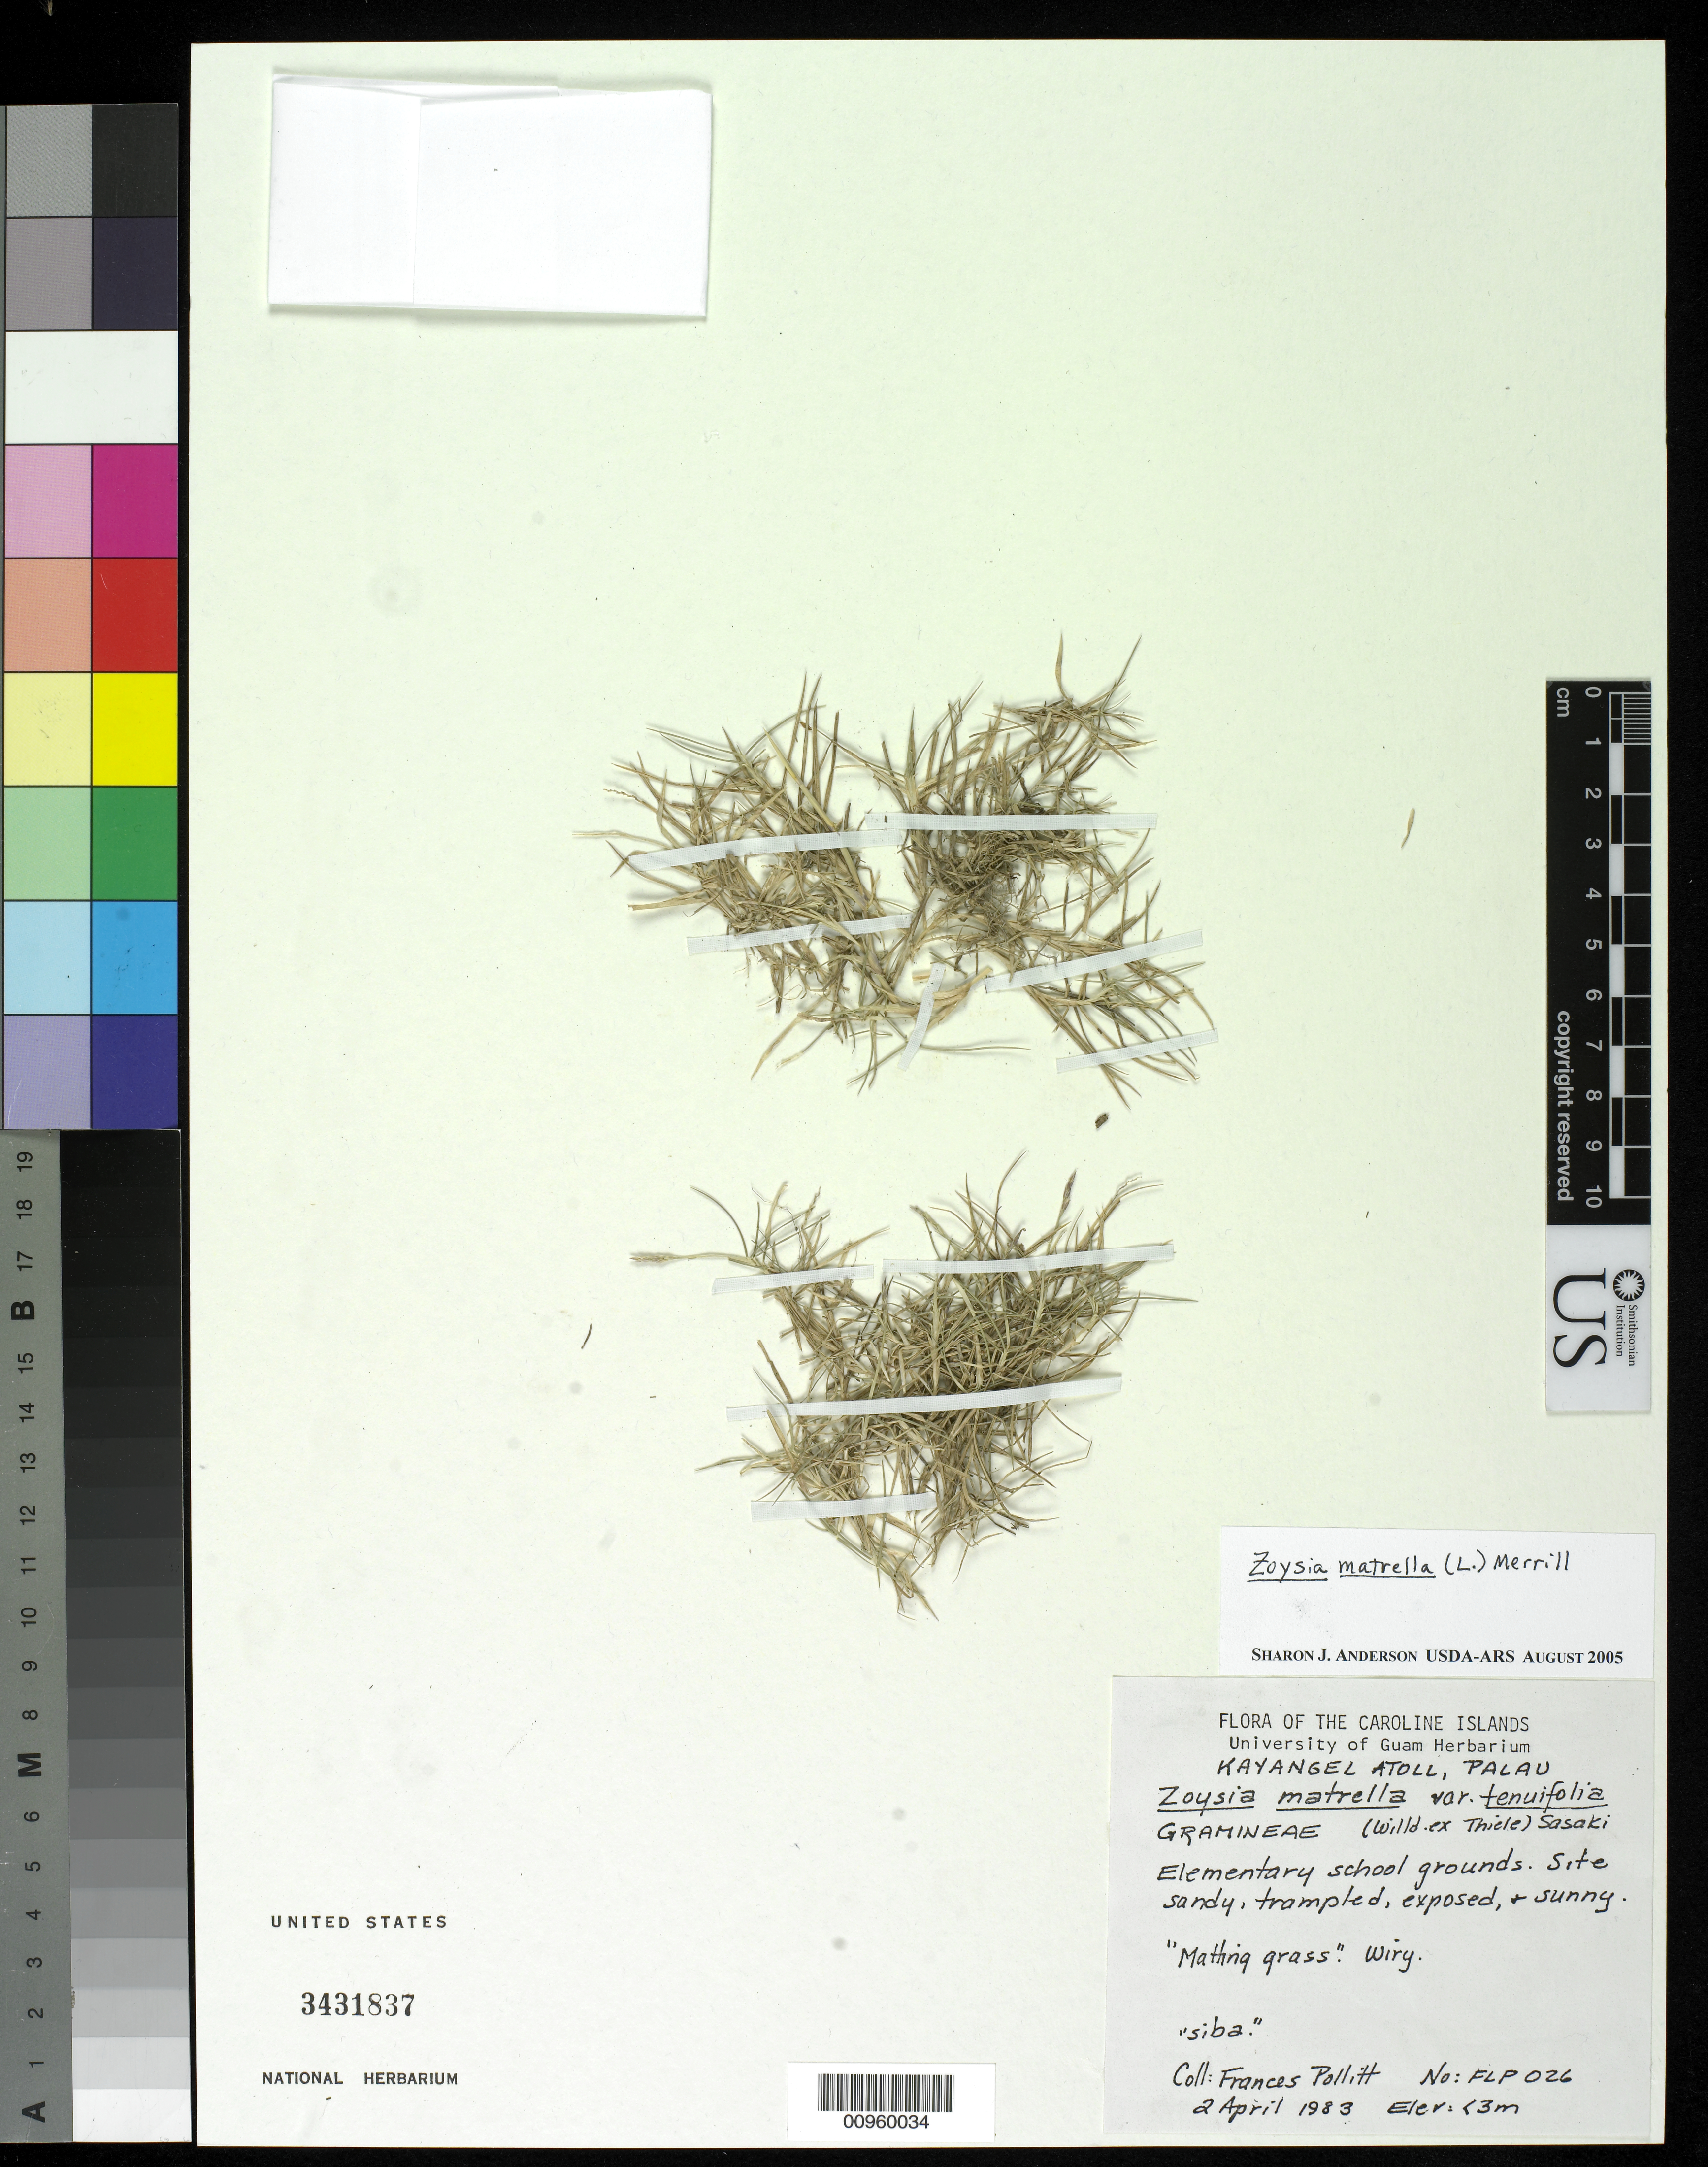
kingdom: Plantae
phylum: Tracheophyta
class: Liliopsida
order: Poales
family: Poaceae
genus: Zoysia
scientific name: Zoysia matrella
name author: (L.) Merr.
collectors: F. Pollitt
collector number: FLP 026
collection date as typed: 02 Apr 1983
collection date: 1983-04-02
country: Palau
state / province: Kayangel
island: Ngcheangel [Kayangel] Atoll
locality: Elementary school grounds.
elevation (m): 3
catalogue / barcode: US 3431837